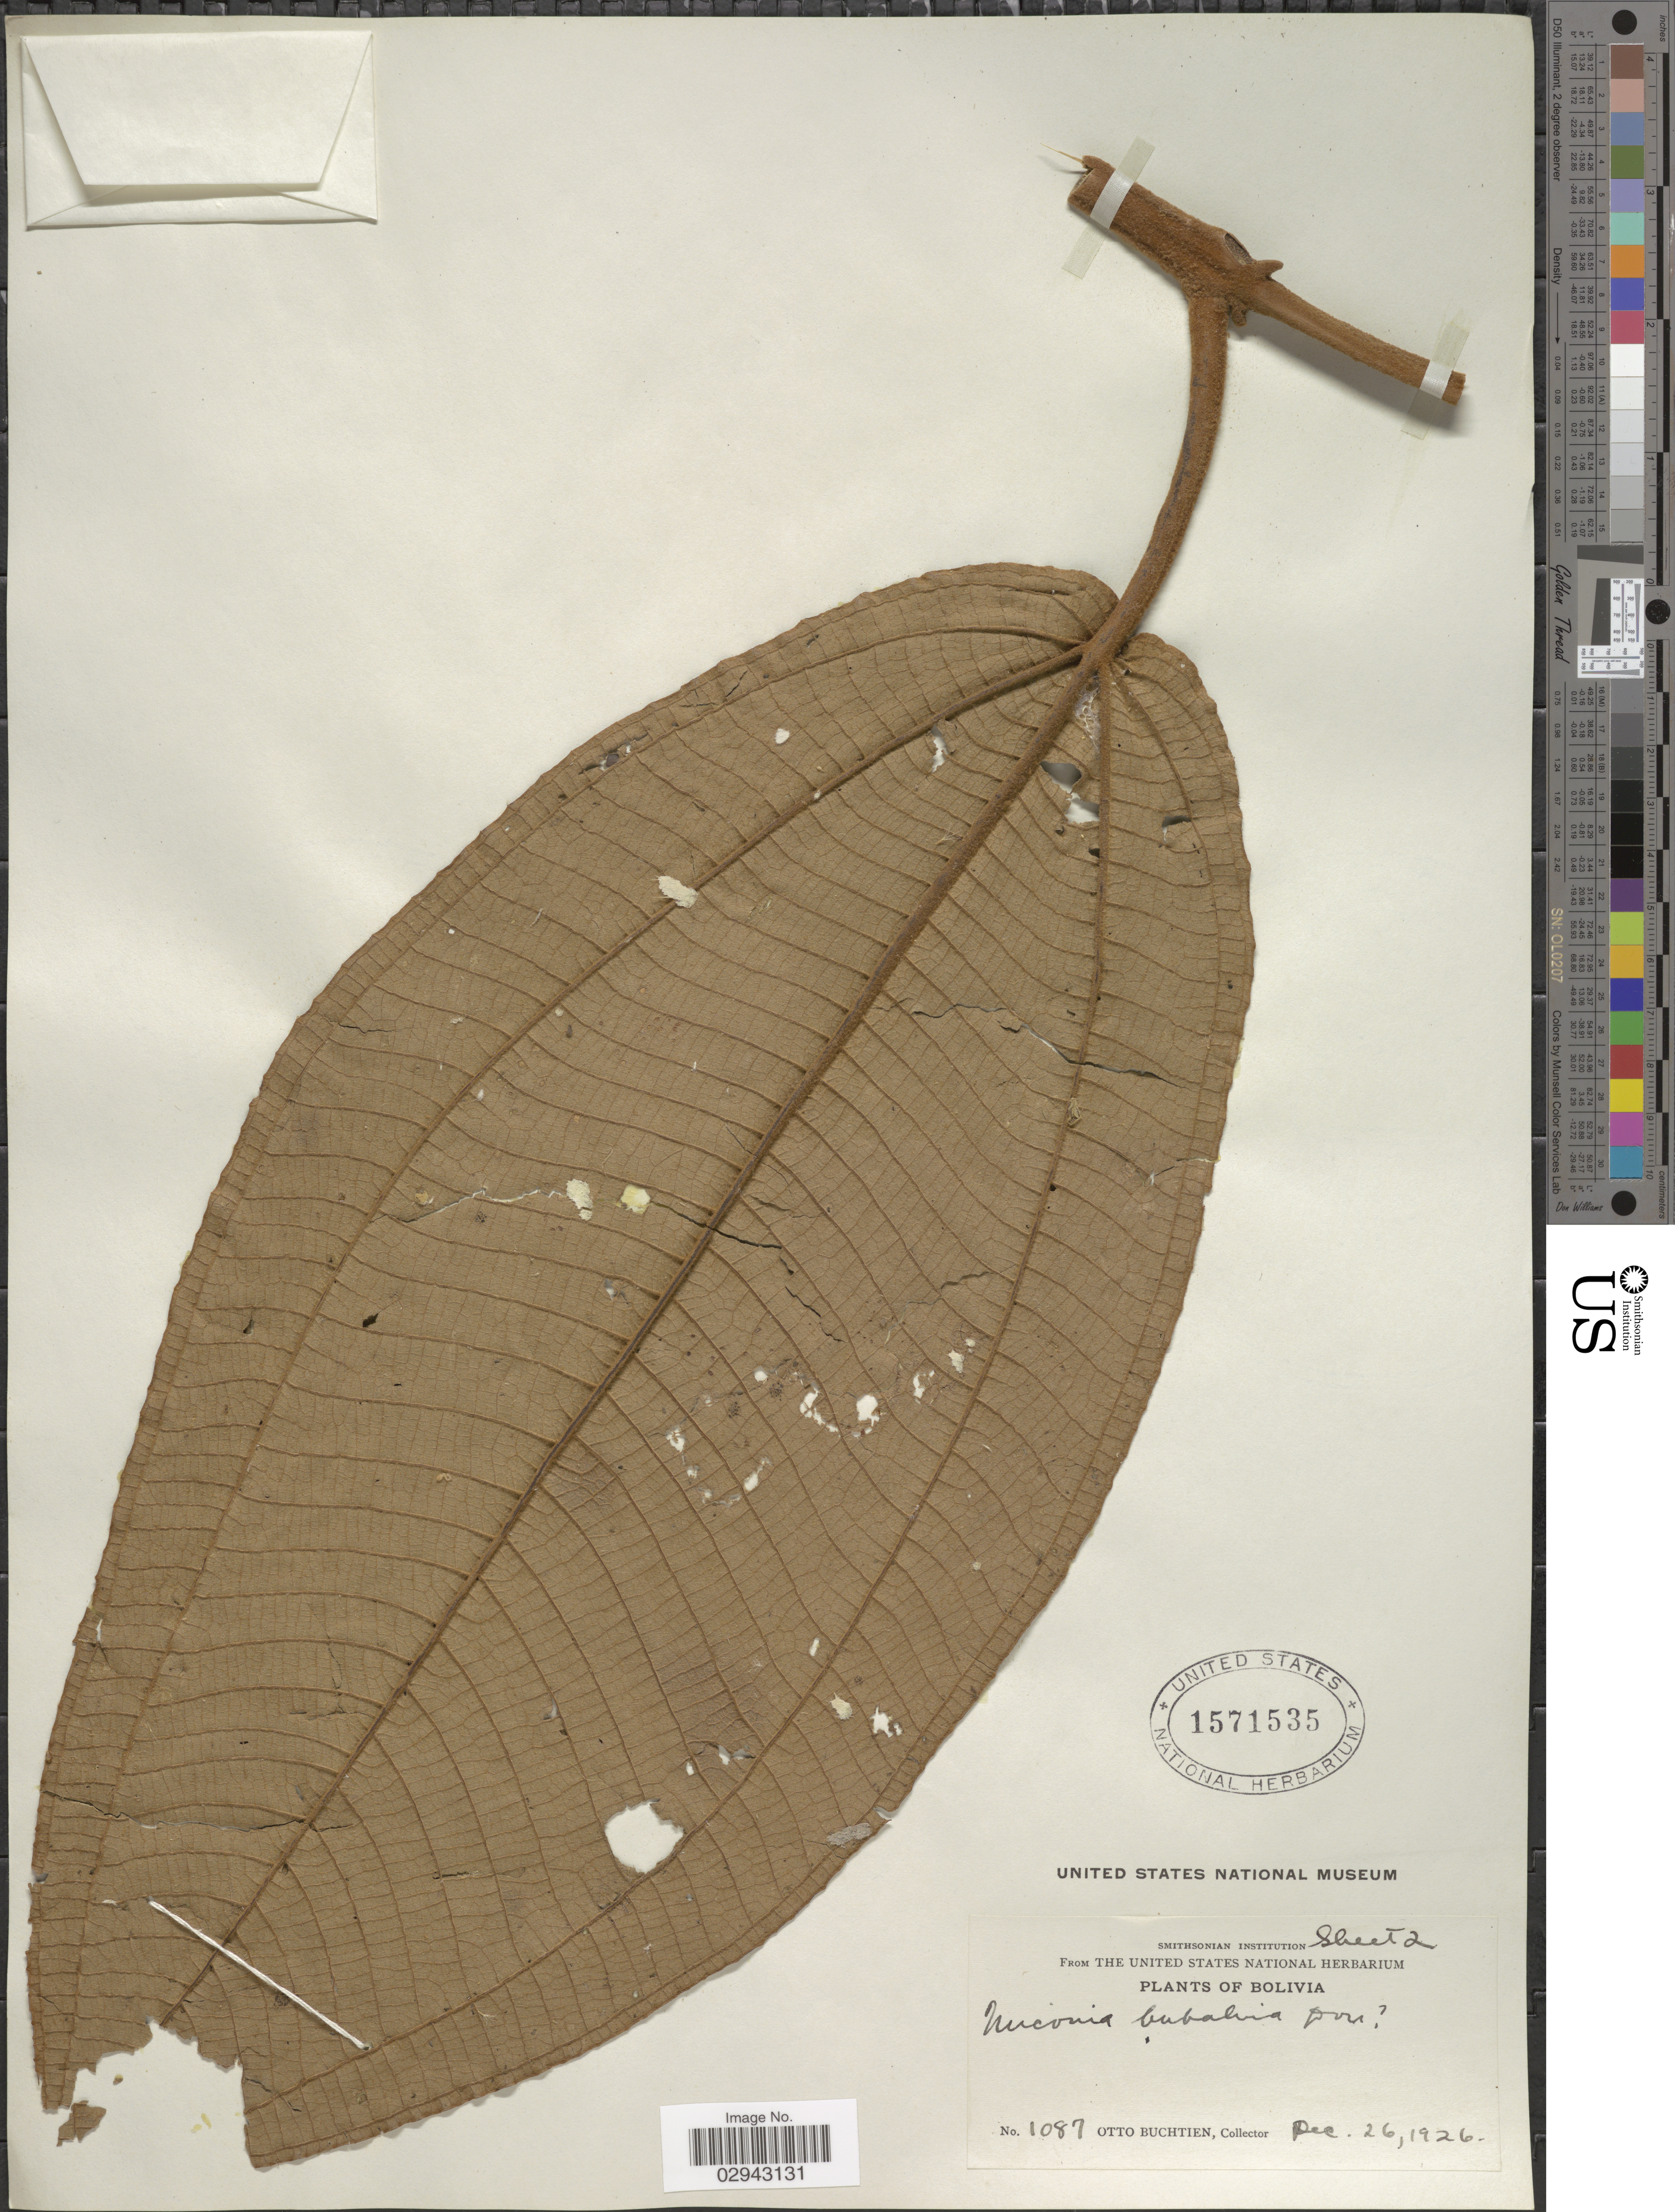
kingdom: Plantae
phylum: Tracheophyta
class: Magnoliopsida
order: Myrtales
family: Melastomataceae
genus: Miconia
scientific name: Miconia serrulata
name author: (DC.) Naudin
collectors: O. Buchtien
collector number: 1087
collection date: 1926-12-26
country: Bolivia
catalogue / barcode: US 1571535